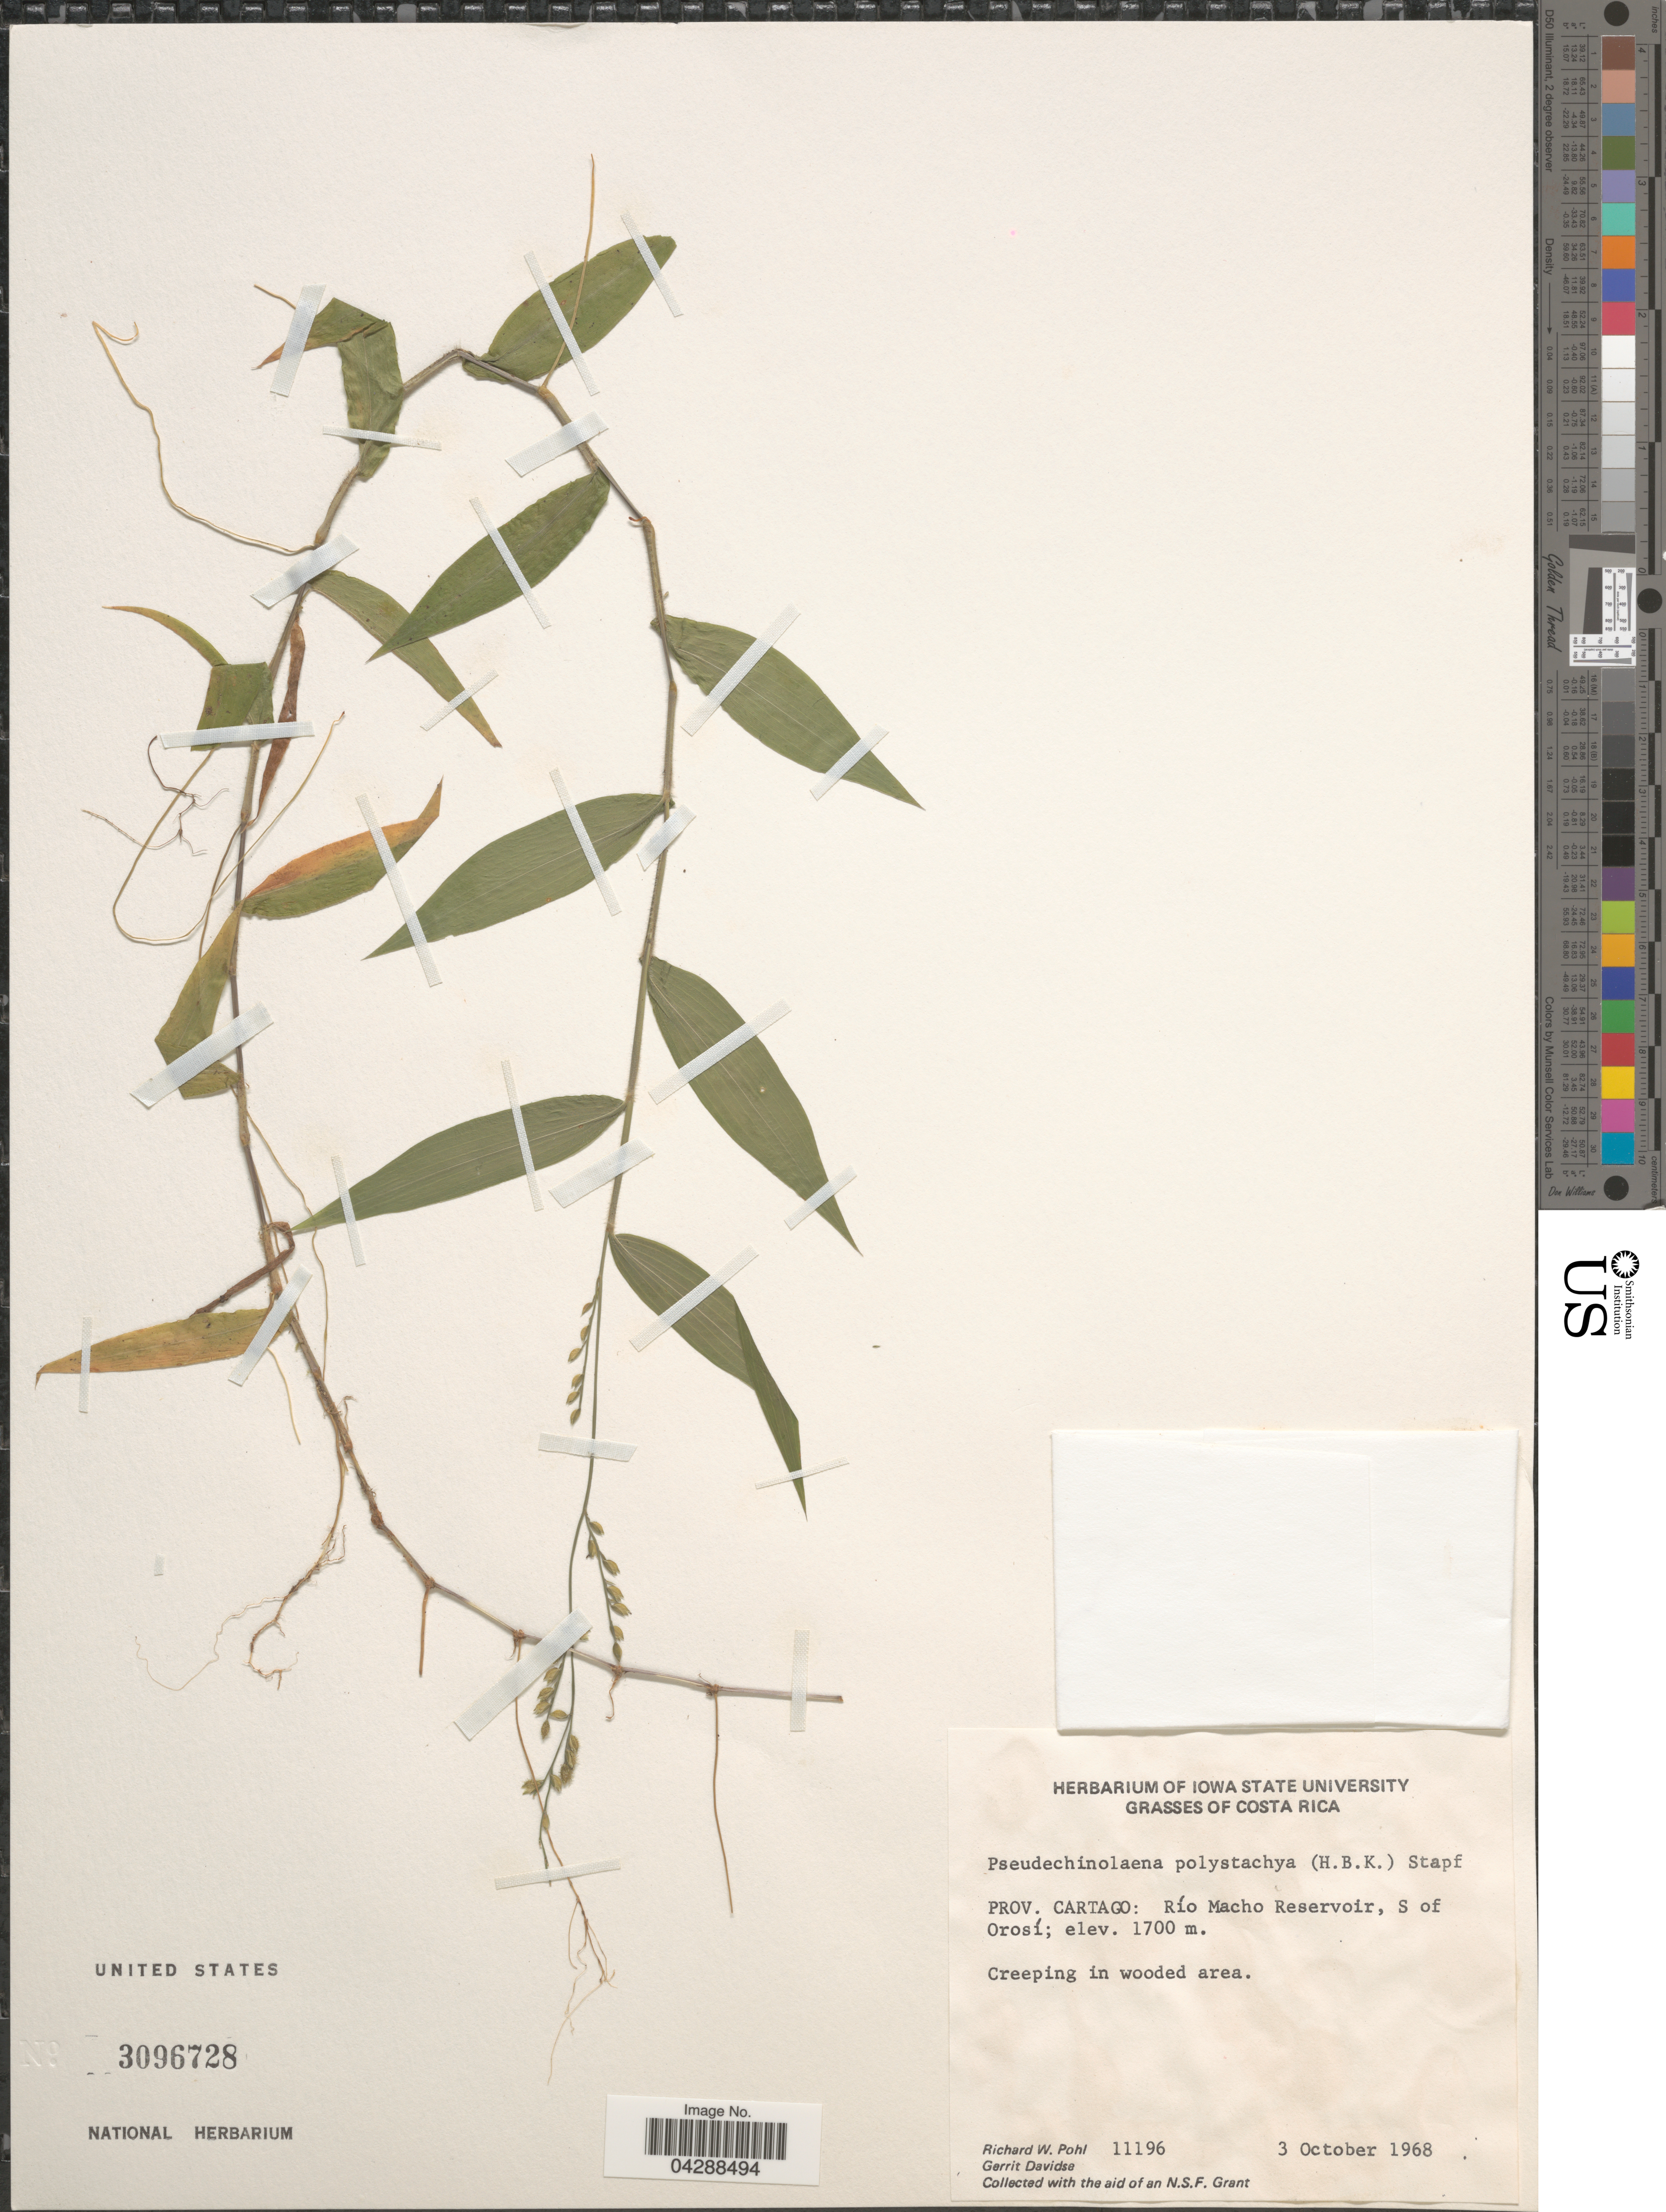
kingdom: Plantae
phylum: Tracheophyta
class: Liliopsida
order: Poales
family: Poaceae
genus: Pseudechinolaena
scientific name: Pseudechinolaena polystachya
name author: (Kunth) Stapf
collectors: R. W. Pohl & G. Davidse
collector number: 11196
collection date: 1968-10-03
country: Costa Rica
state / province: Cartago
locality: Río Macho Reservoir, S of Orosí, Creeping in wooded area.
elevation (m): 1700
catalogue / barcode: US 3096728